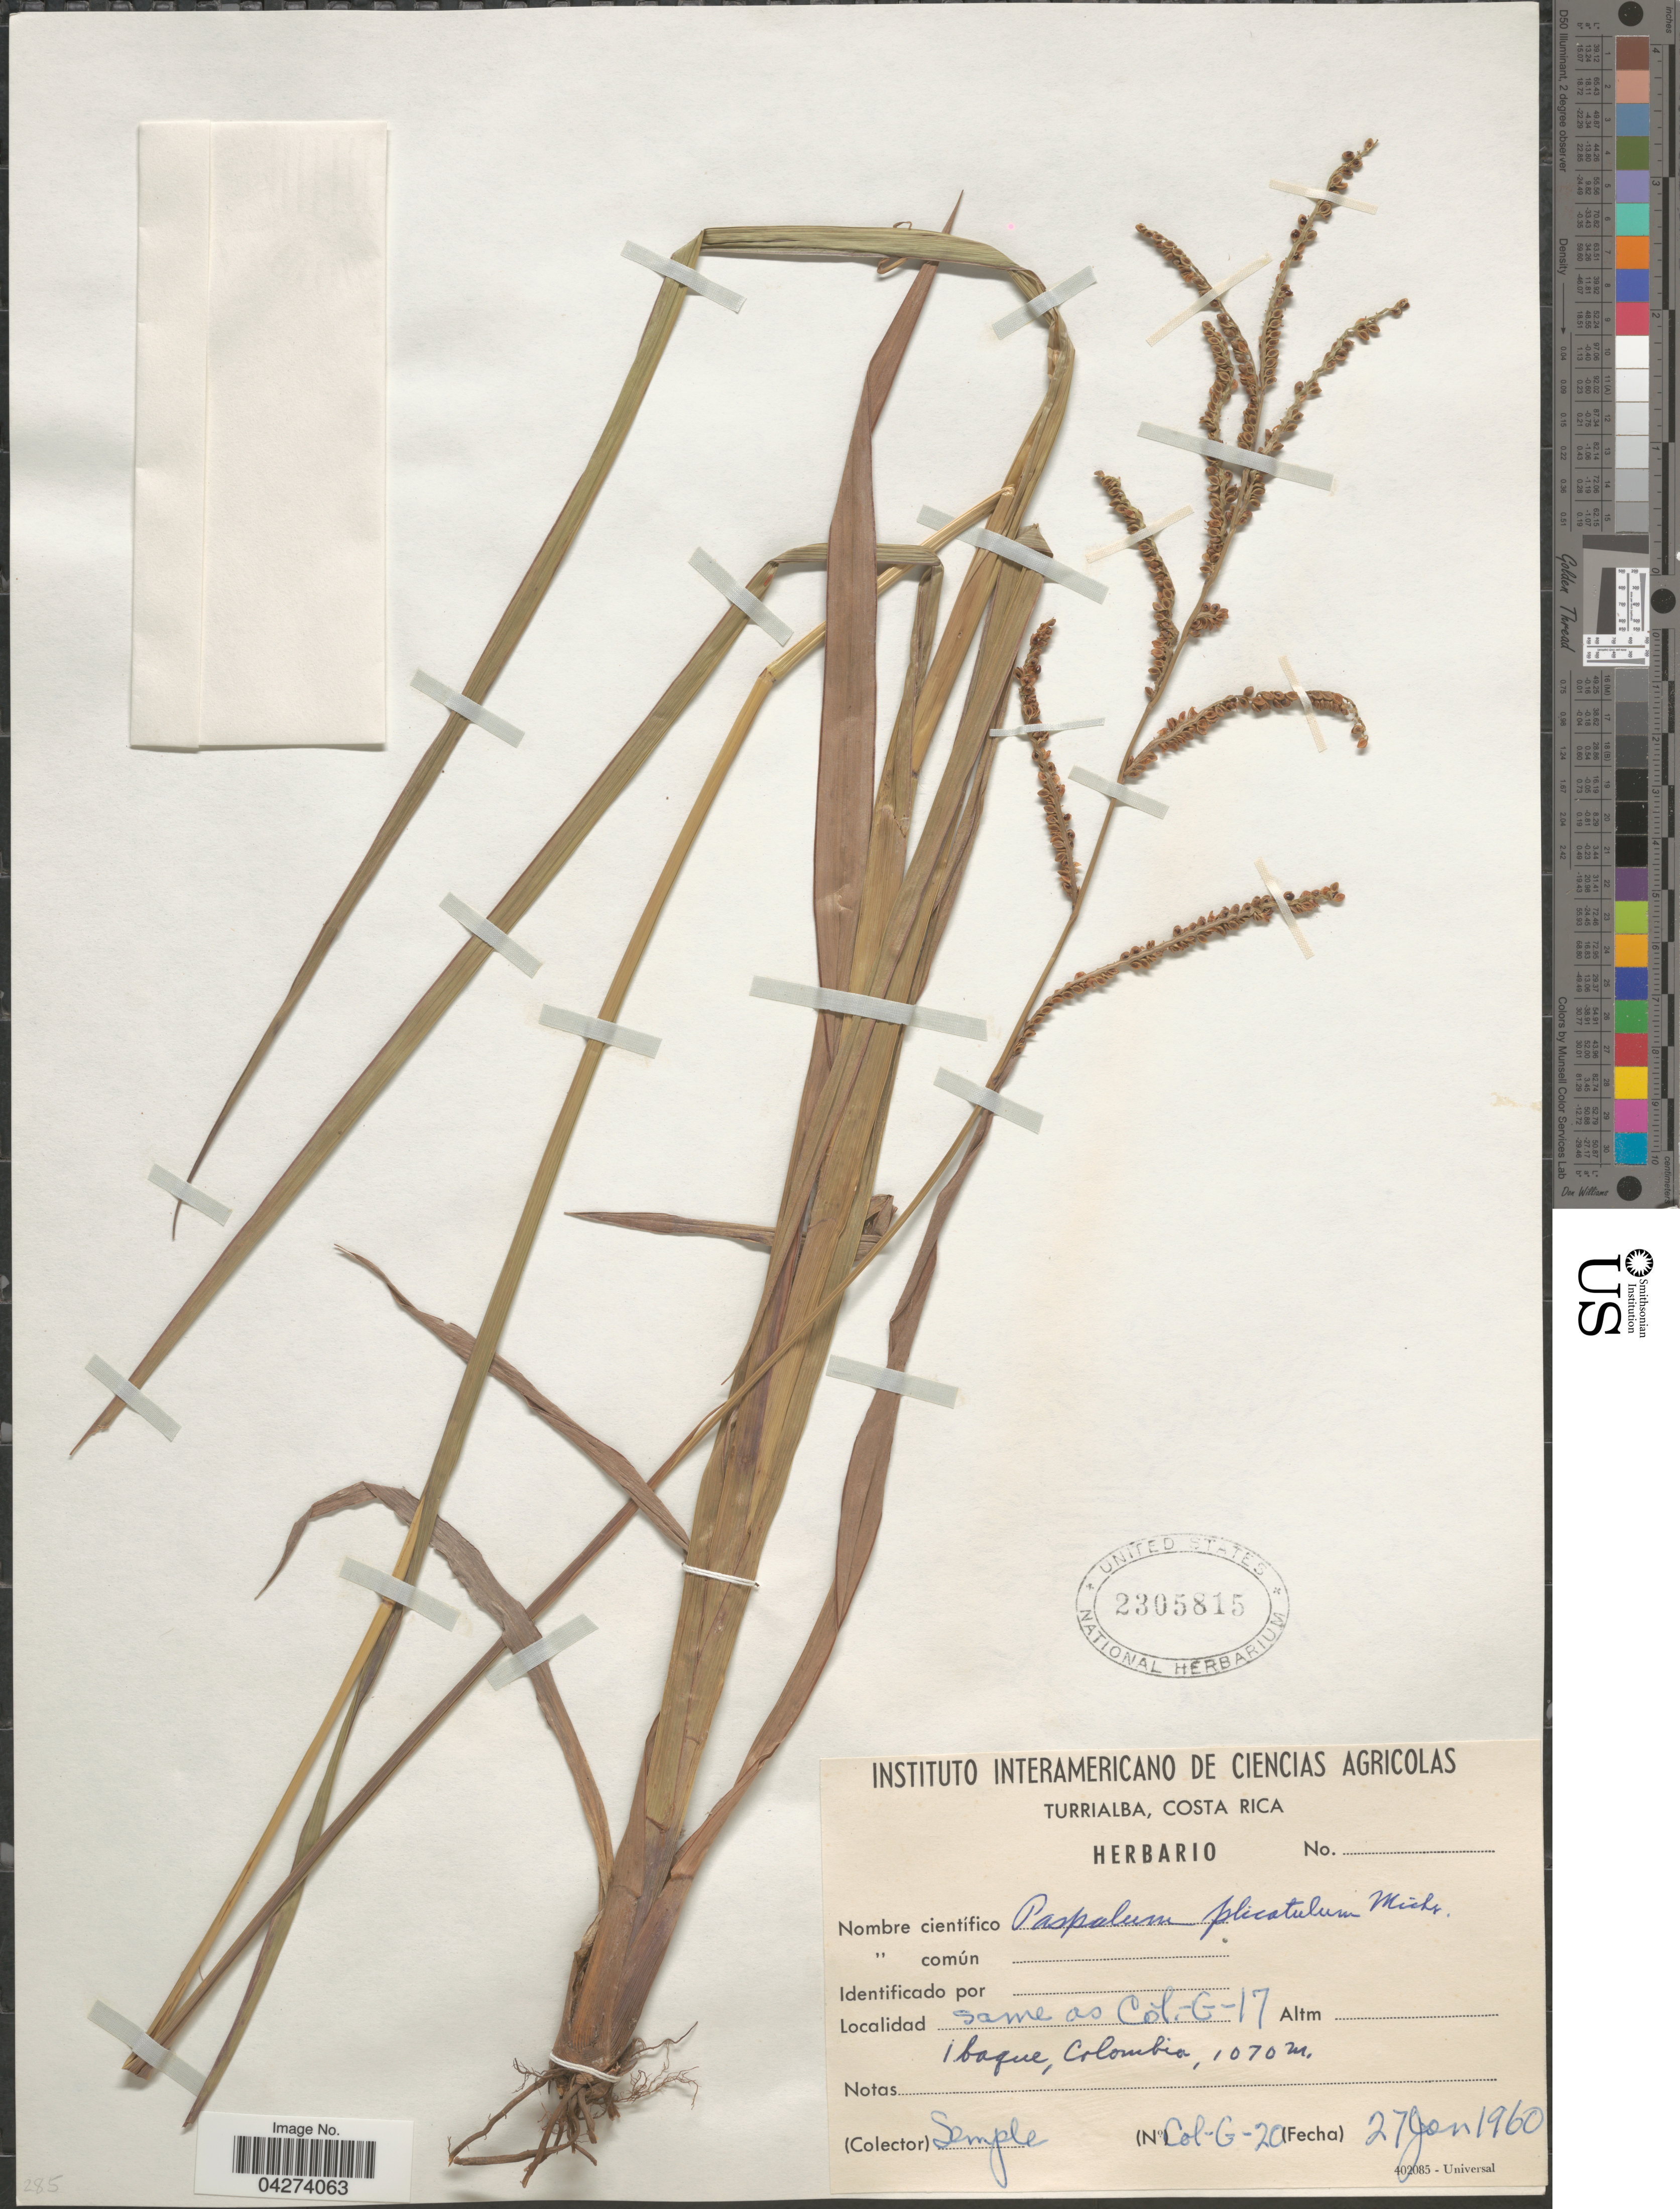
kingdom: Plantae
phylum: Tracheophyta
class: Liliopsida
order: Poales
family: Poaceae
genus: Paspalum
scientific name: Paspalum plicatulum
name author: Michx.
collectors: Semple, --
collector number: Col-G-20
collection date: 1960-01-27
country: Colombia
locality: Same as Col.-G-17. Ibaque.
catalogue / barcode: US 2305815